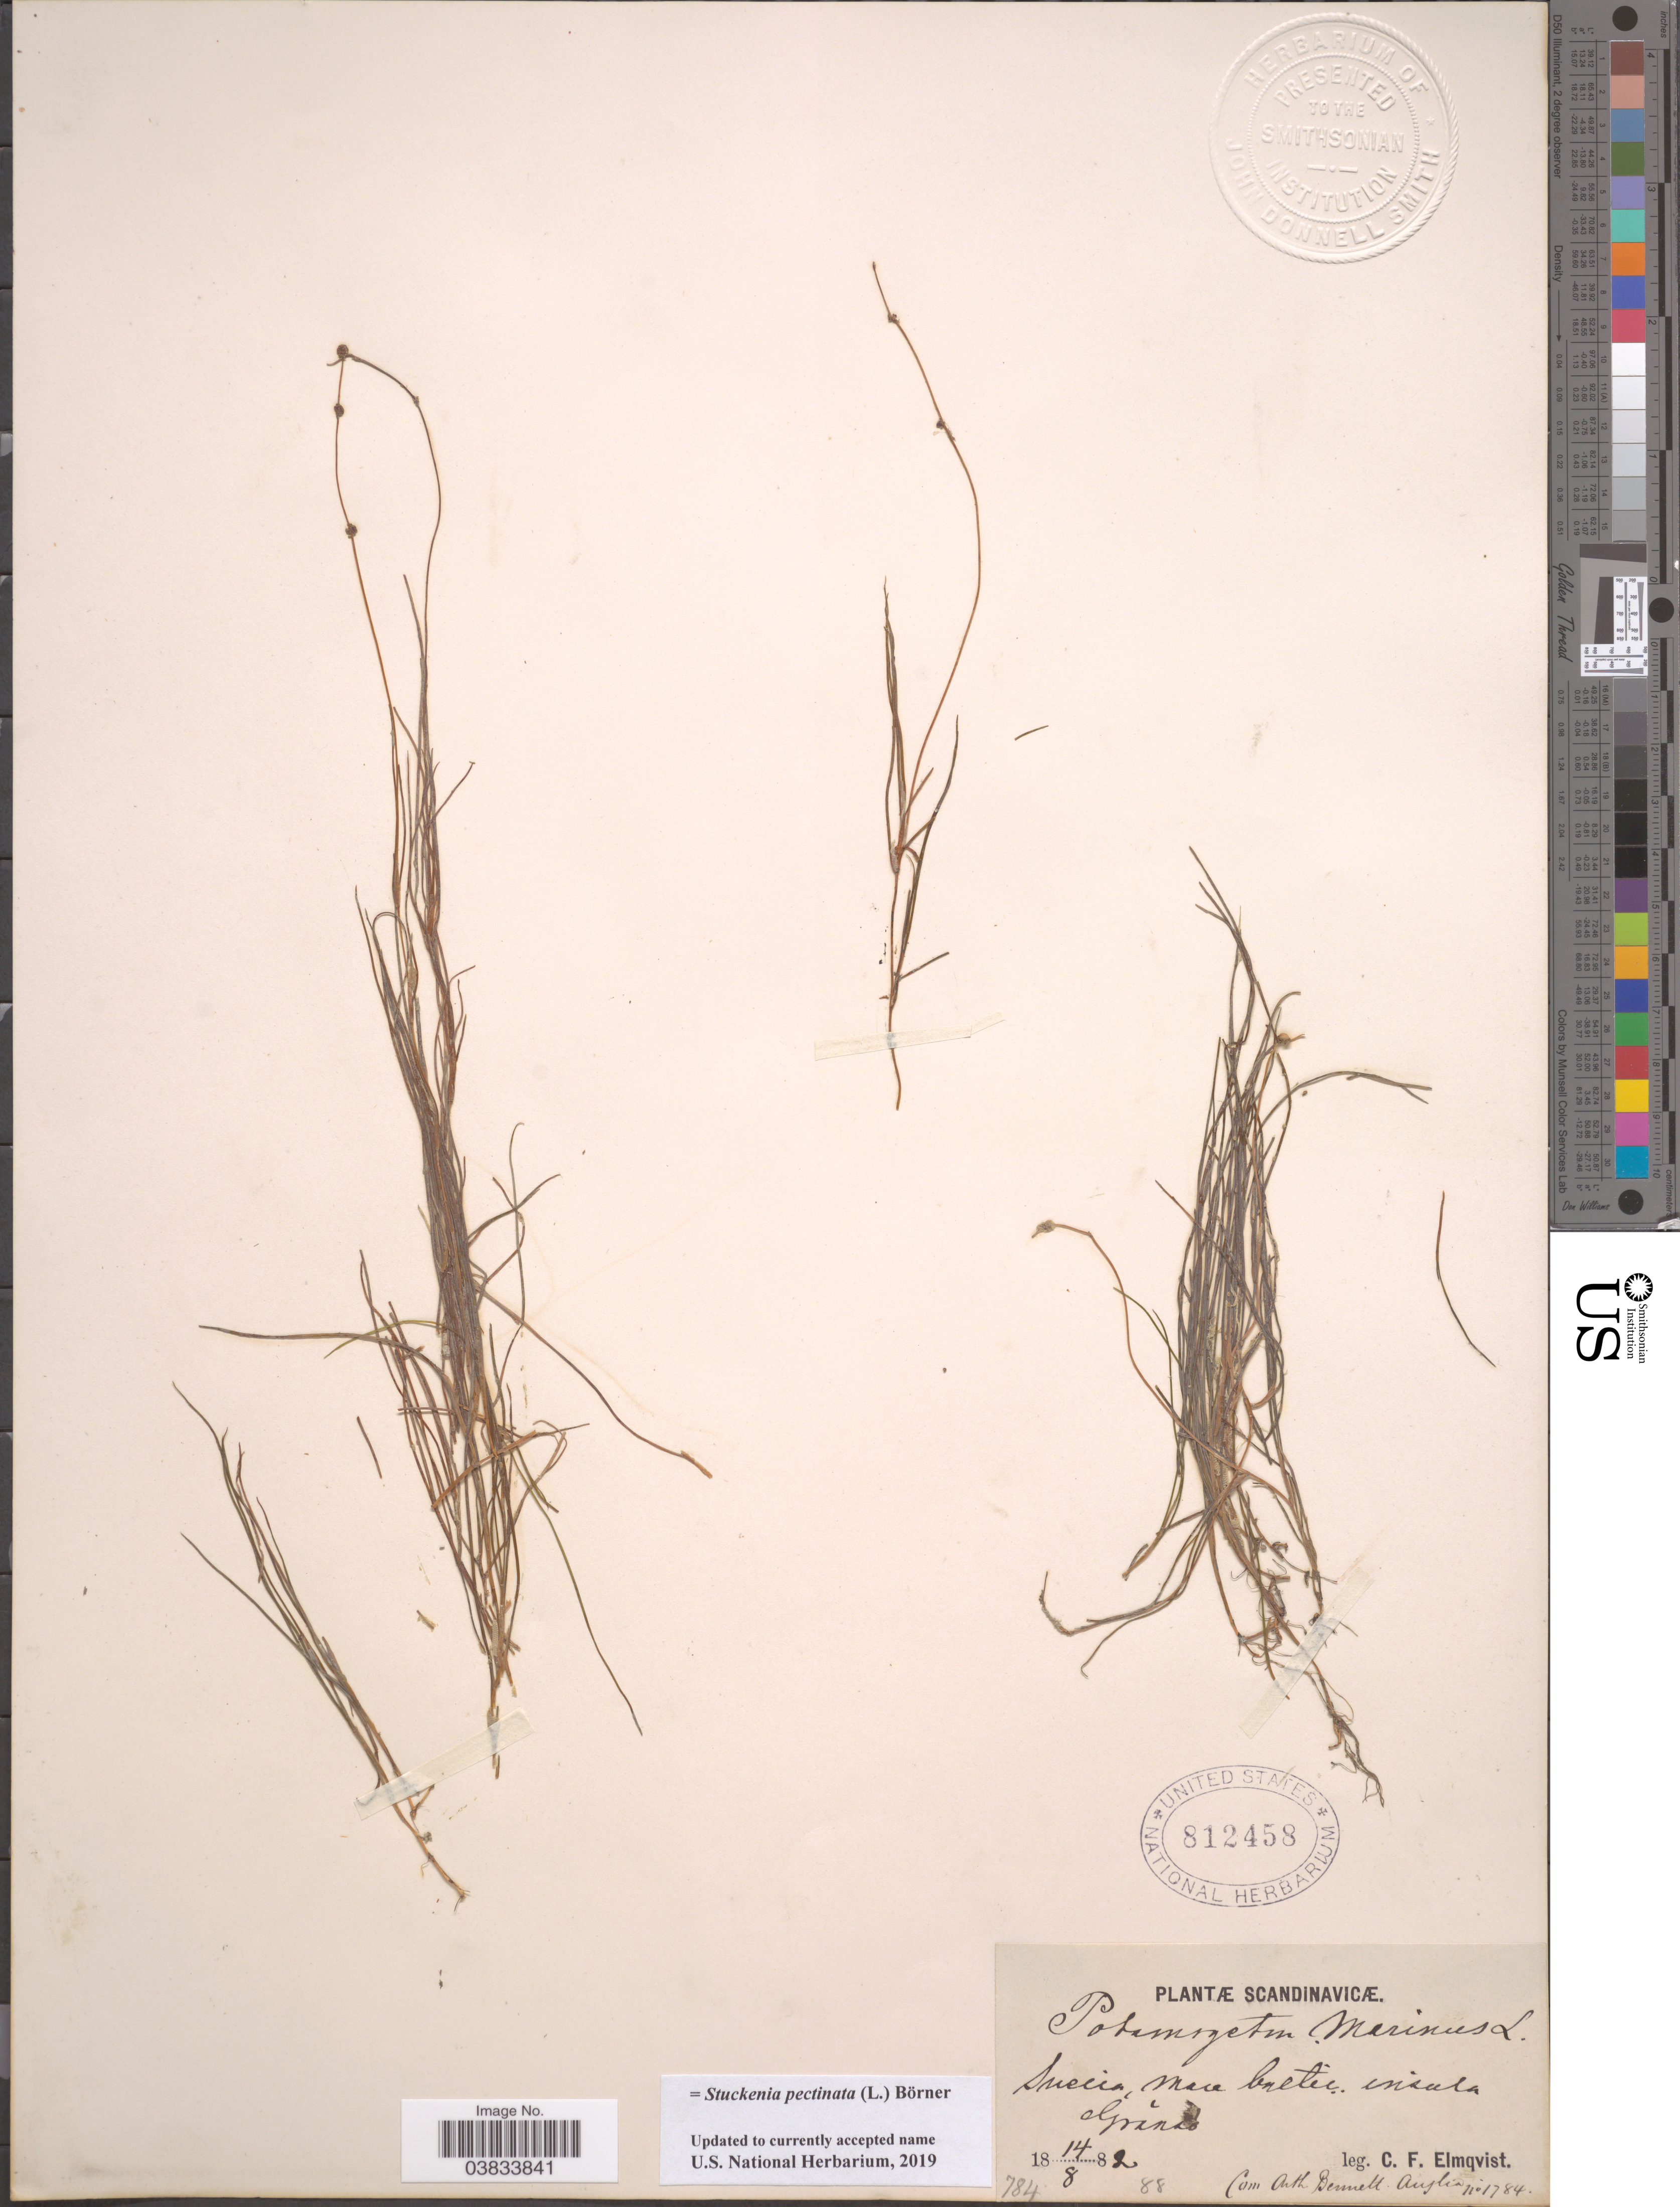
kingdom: Plantae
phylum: Tracheophyta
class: Liliopsida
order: Alismatales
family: Potamogetonaceae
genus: Stuckenia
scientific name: Stuckenia pectinata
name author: (L.) Börner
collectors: C. Elmquist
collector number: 784/88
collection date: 1882-08-14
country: Sweden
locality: Scandinavicæ. Suecia, nara bretie [interpreted] insula alpines.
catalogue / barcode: US 812458